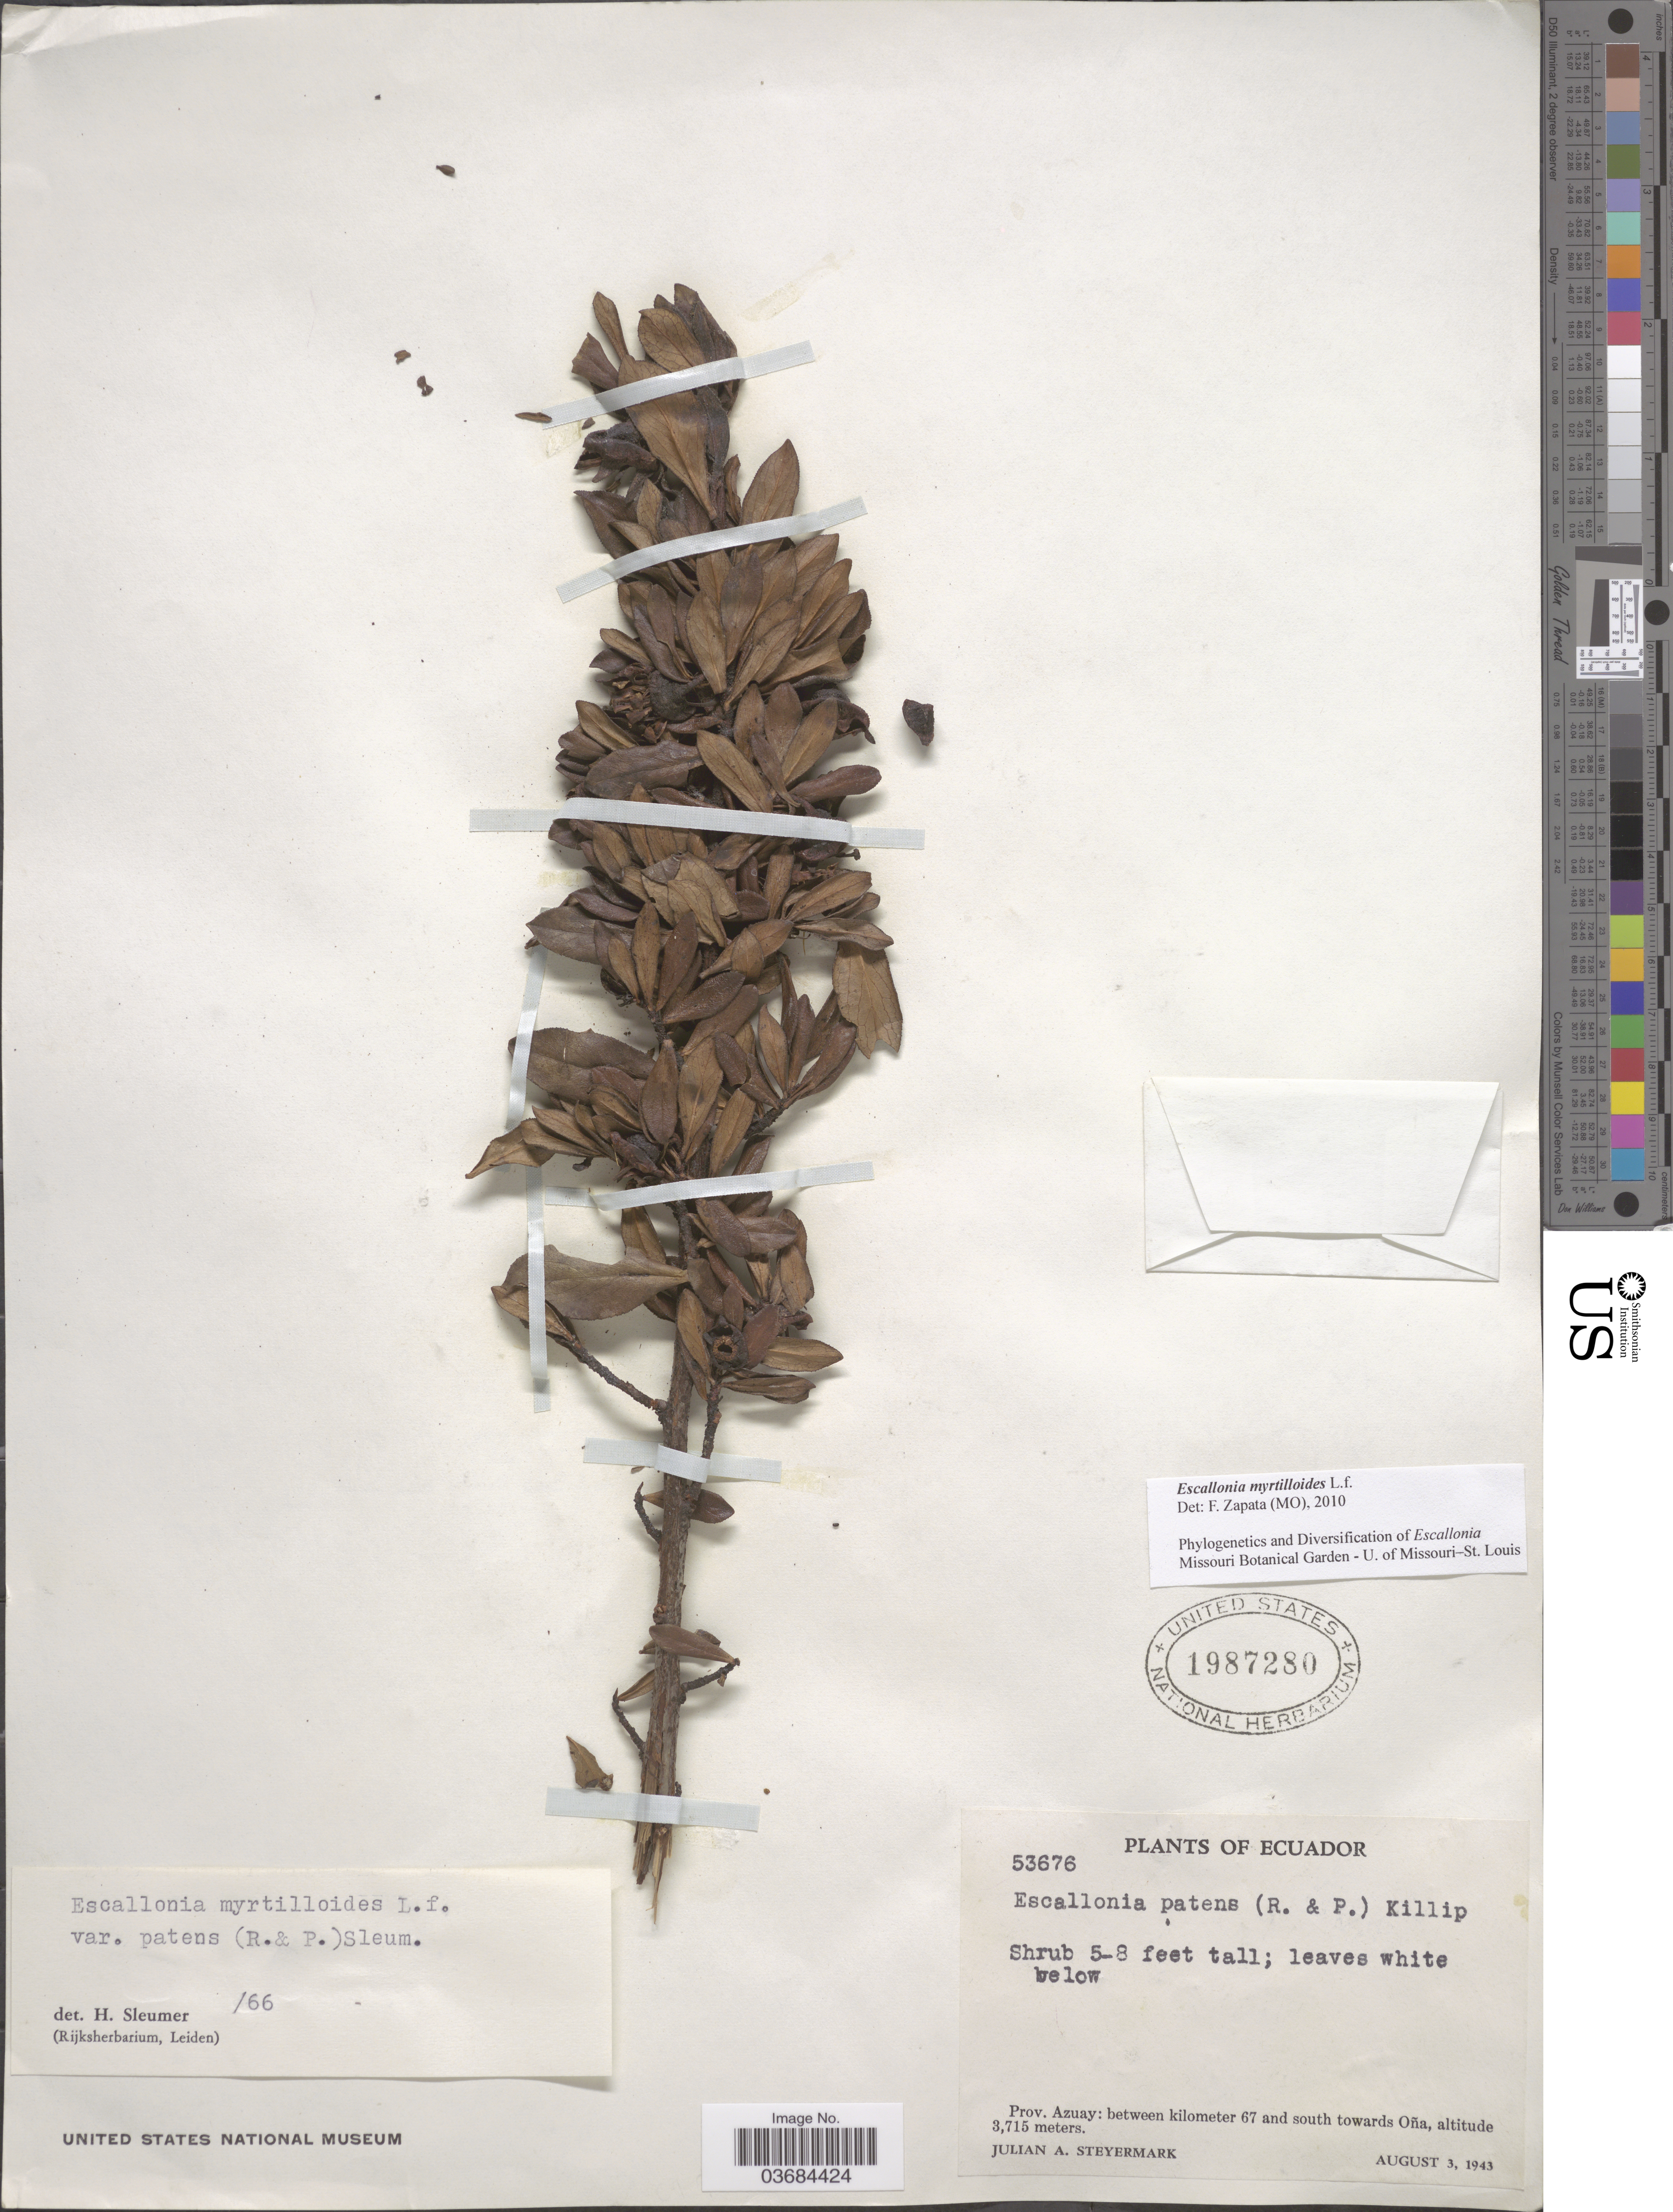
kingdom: Plantae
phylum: Tracheophyta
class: Magnoliopsida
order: Escalloniales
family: Escalloniaceae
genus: Escallonia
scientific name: Escallonia myrtilloides var. myrtilloides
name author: L. f.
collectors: J. Steyermark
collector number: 53676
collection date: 1943-08-03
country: Ecuador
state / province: Azuay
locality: Between kilometer 67 and south towards Oña.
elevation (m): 3715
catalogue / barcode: US 1987280